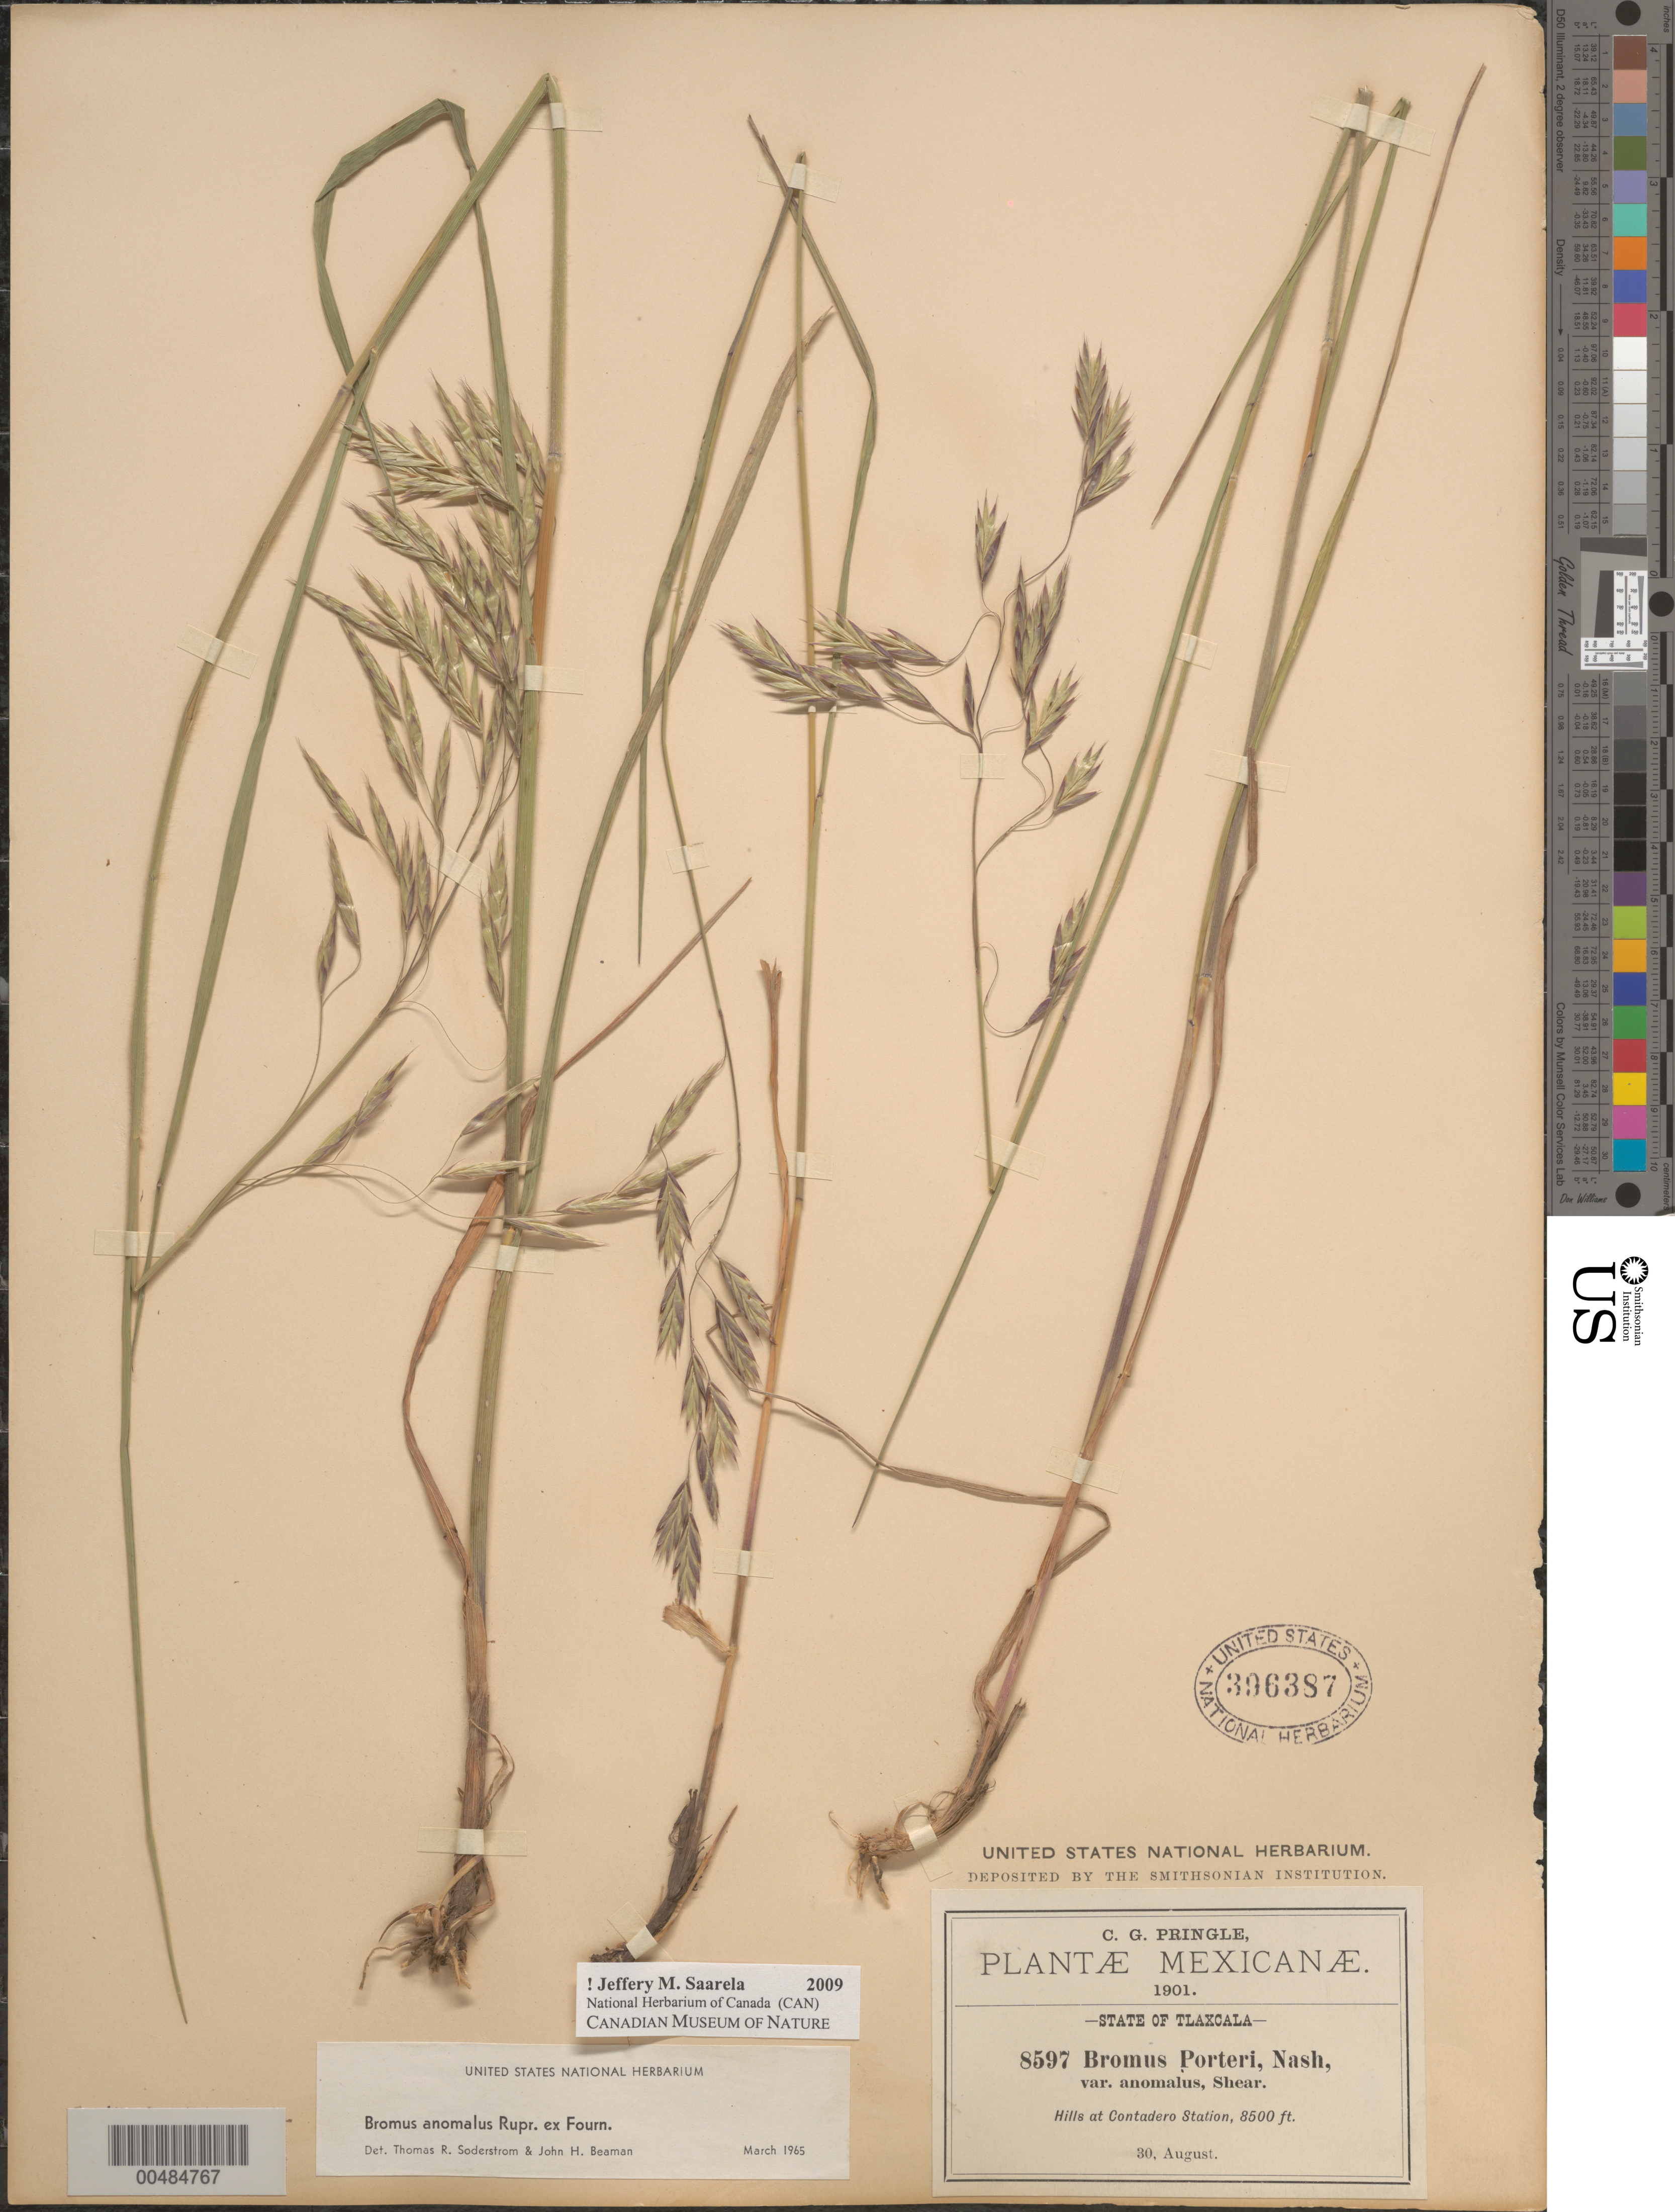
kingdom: Plantae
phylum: Tracheophyta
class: Liliopsida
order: Poales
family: Poaceae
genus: Bromus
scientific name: Bromus anomalus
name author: Rupr. ex E. Fourn.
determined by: Soderstrom, T. R.; Beaman, J. H.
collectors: C. G. Pringle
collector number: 8597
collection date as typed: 30 Aug 1901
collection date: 1901-08-30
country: Mexico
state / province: Tlaxcala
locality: Hills at Contadero Station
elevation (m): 2591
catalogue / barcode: US 396387